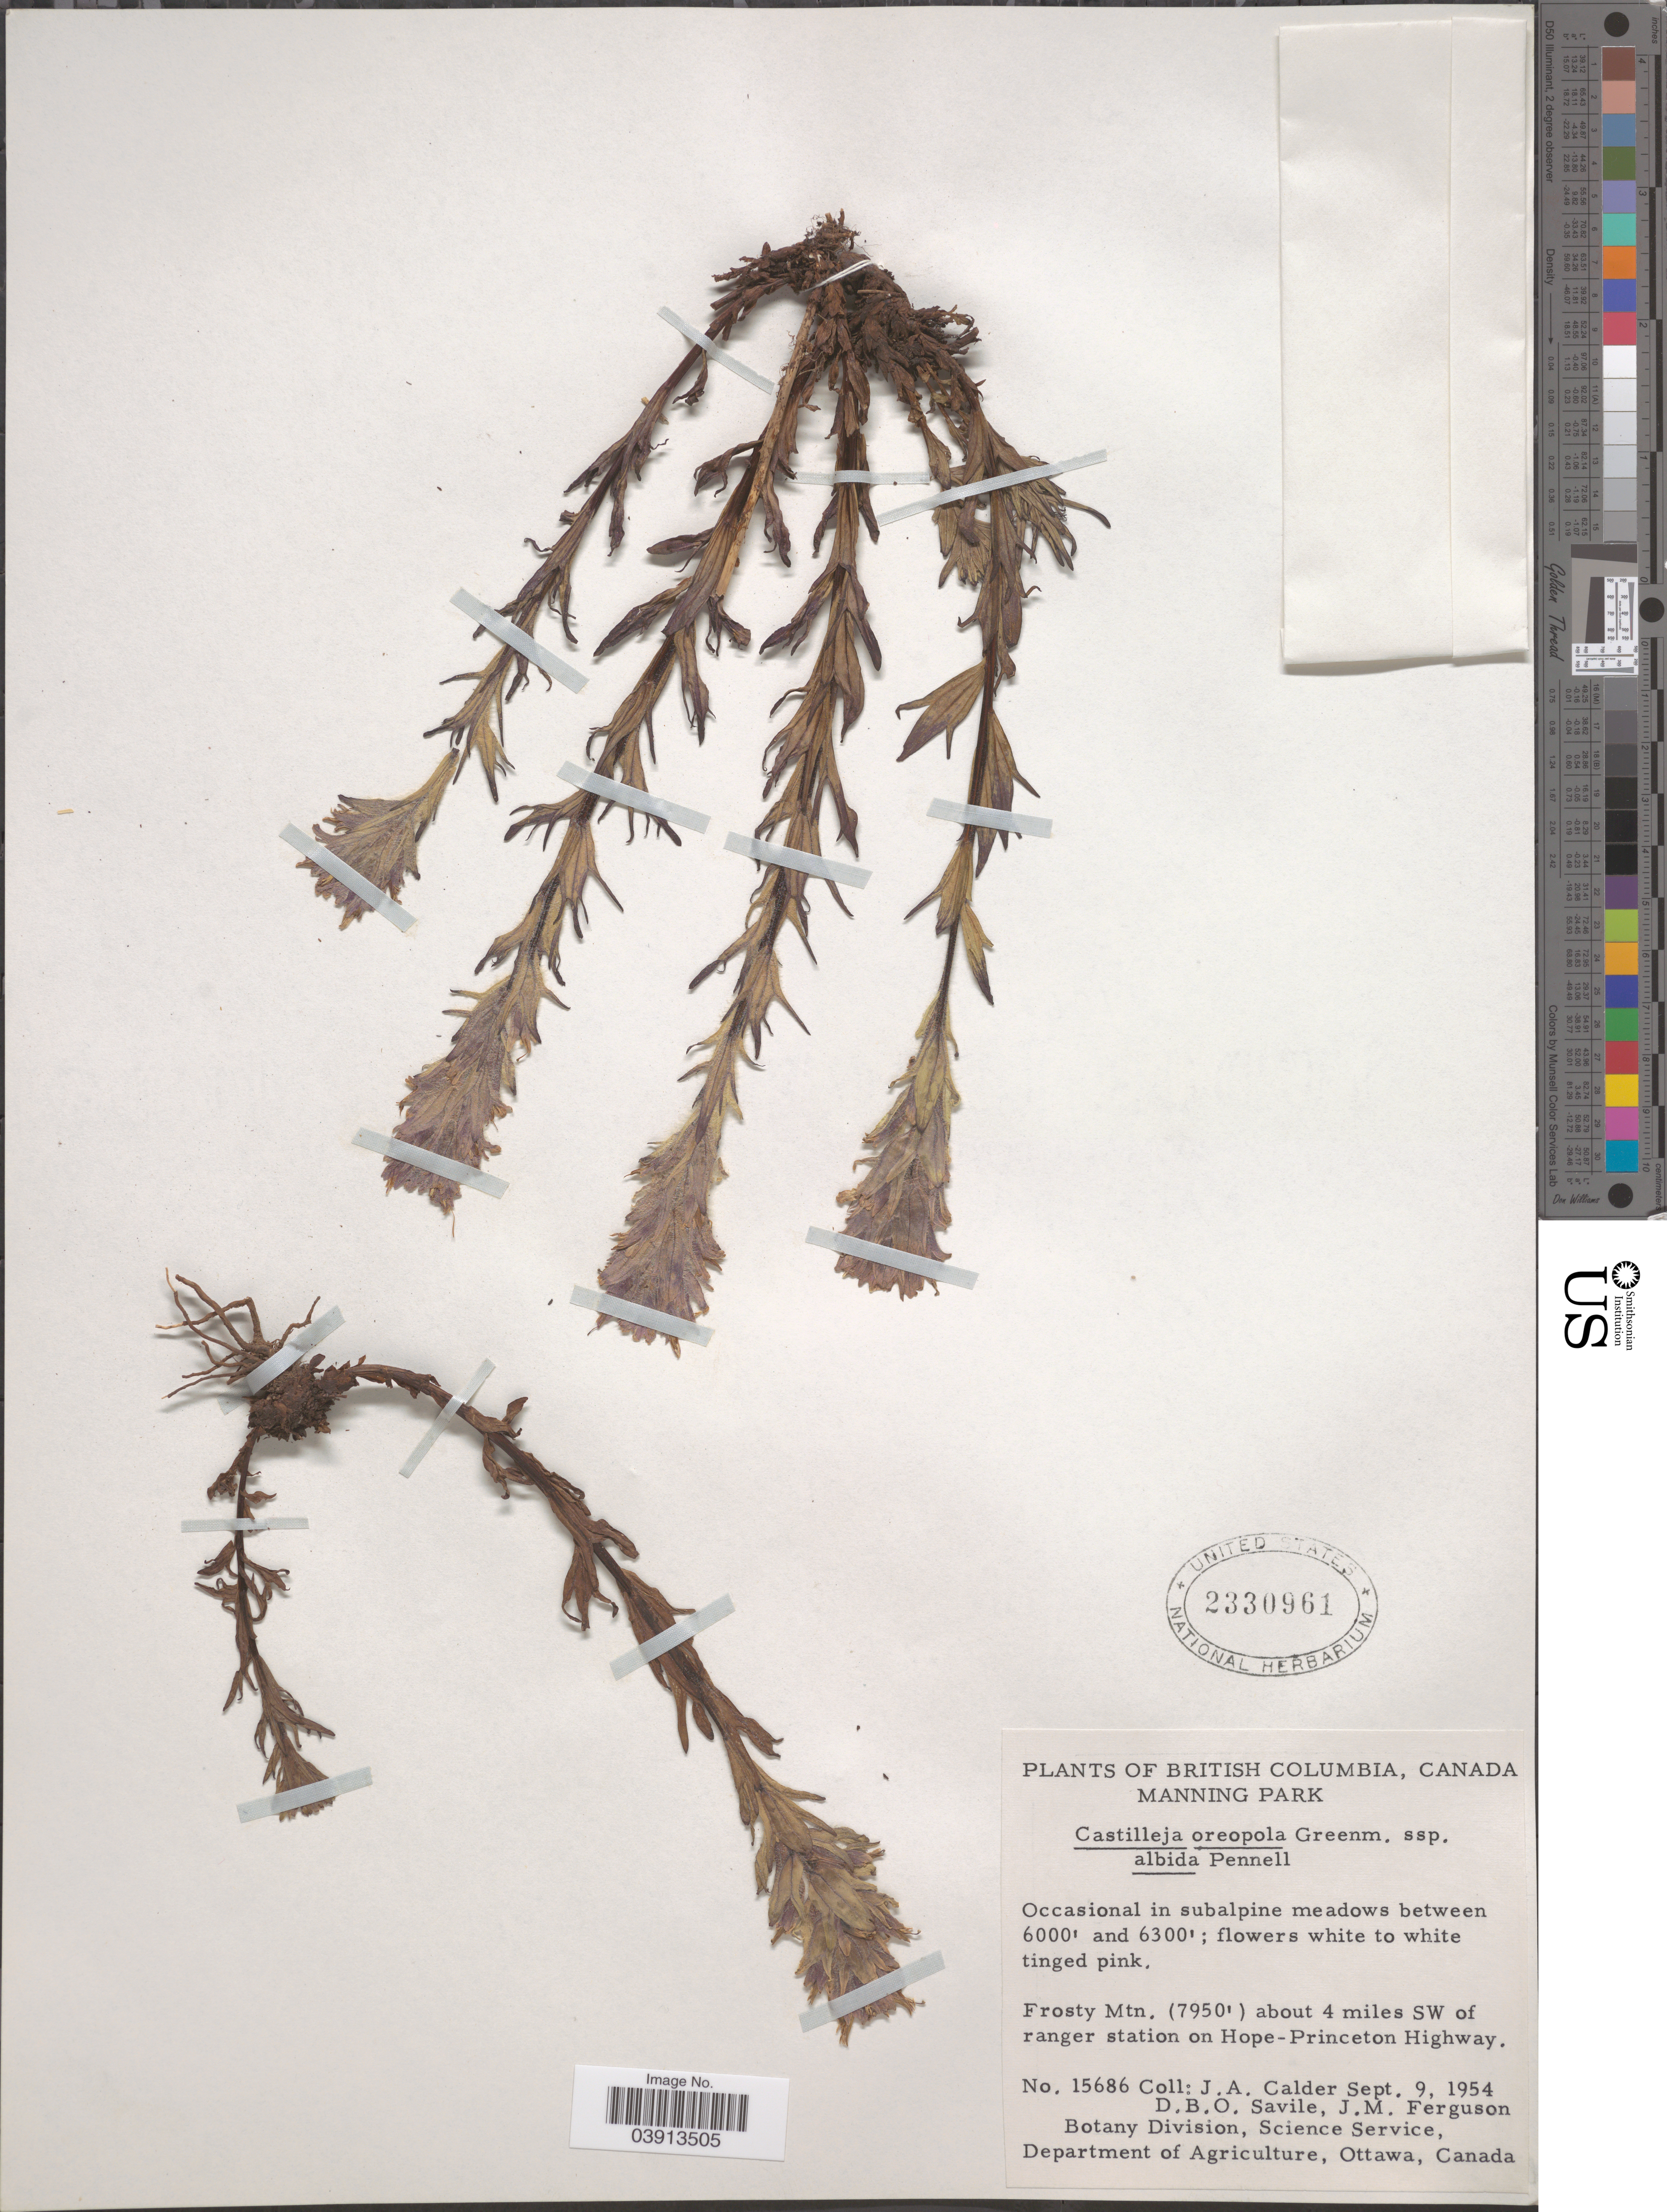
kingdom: Plantae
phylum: Tracheophyta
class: Magnoliopsida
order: Lamiales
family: Orobanchaceae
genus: Castilleja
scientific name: Castilleja parviflora var. albida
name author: (Pennell) Ownbey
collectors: J. A. Calder, D. Savile & J. M. Ferguson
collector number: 15686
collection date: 1954-09-09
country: Canada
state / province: British Columbia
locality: Manning Park. Frosty Mtn. about 4 miles SW of ranger station on Hope-Princeton Highway.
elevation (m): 2423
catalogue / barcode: US 2330961